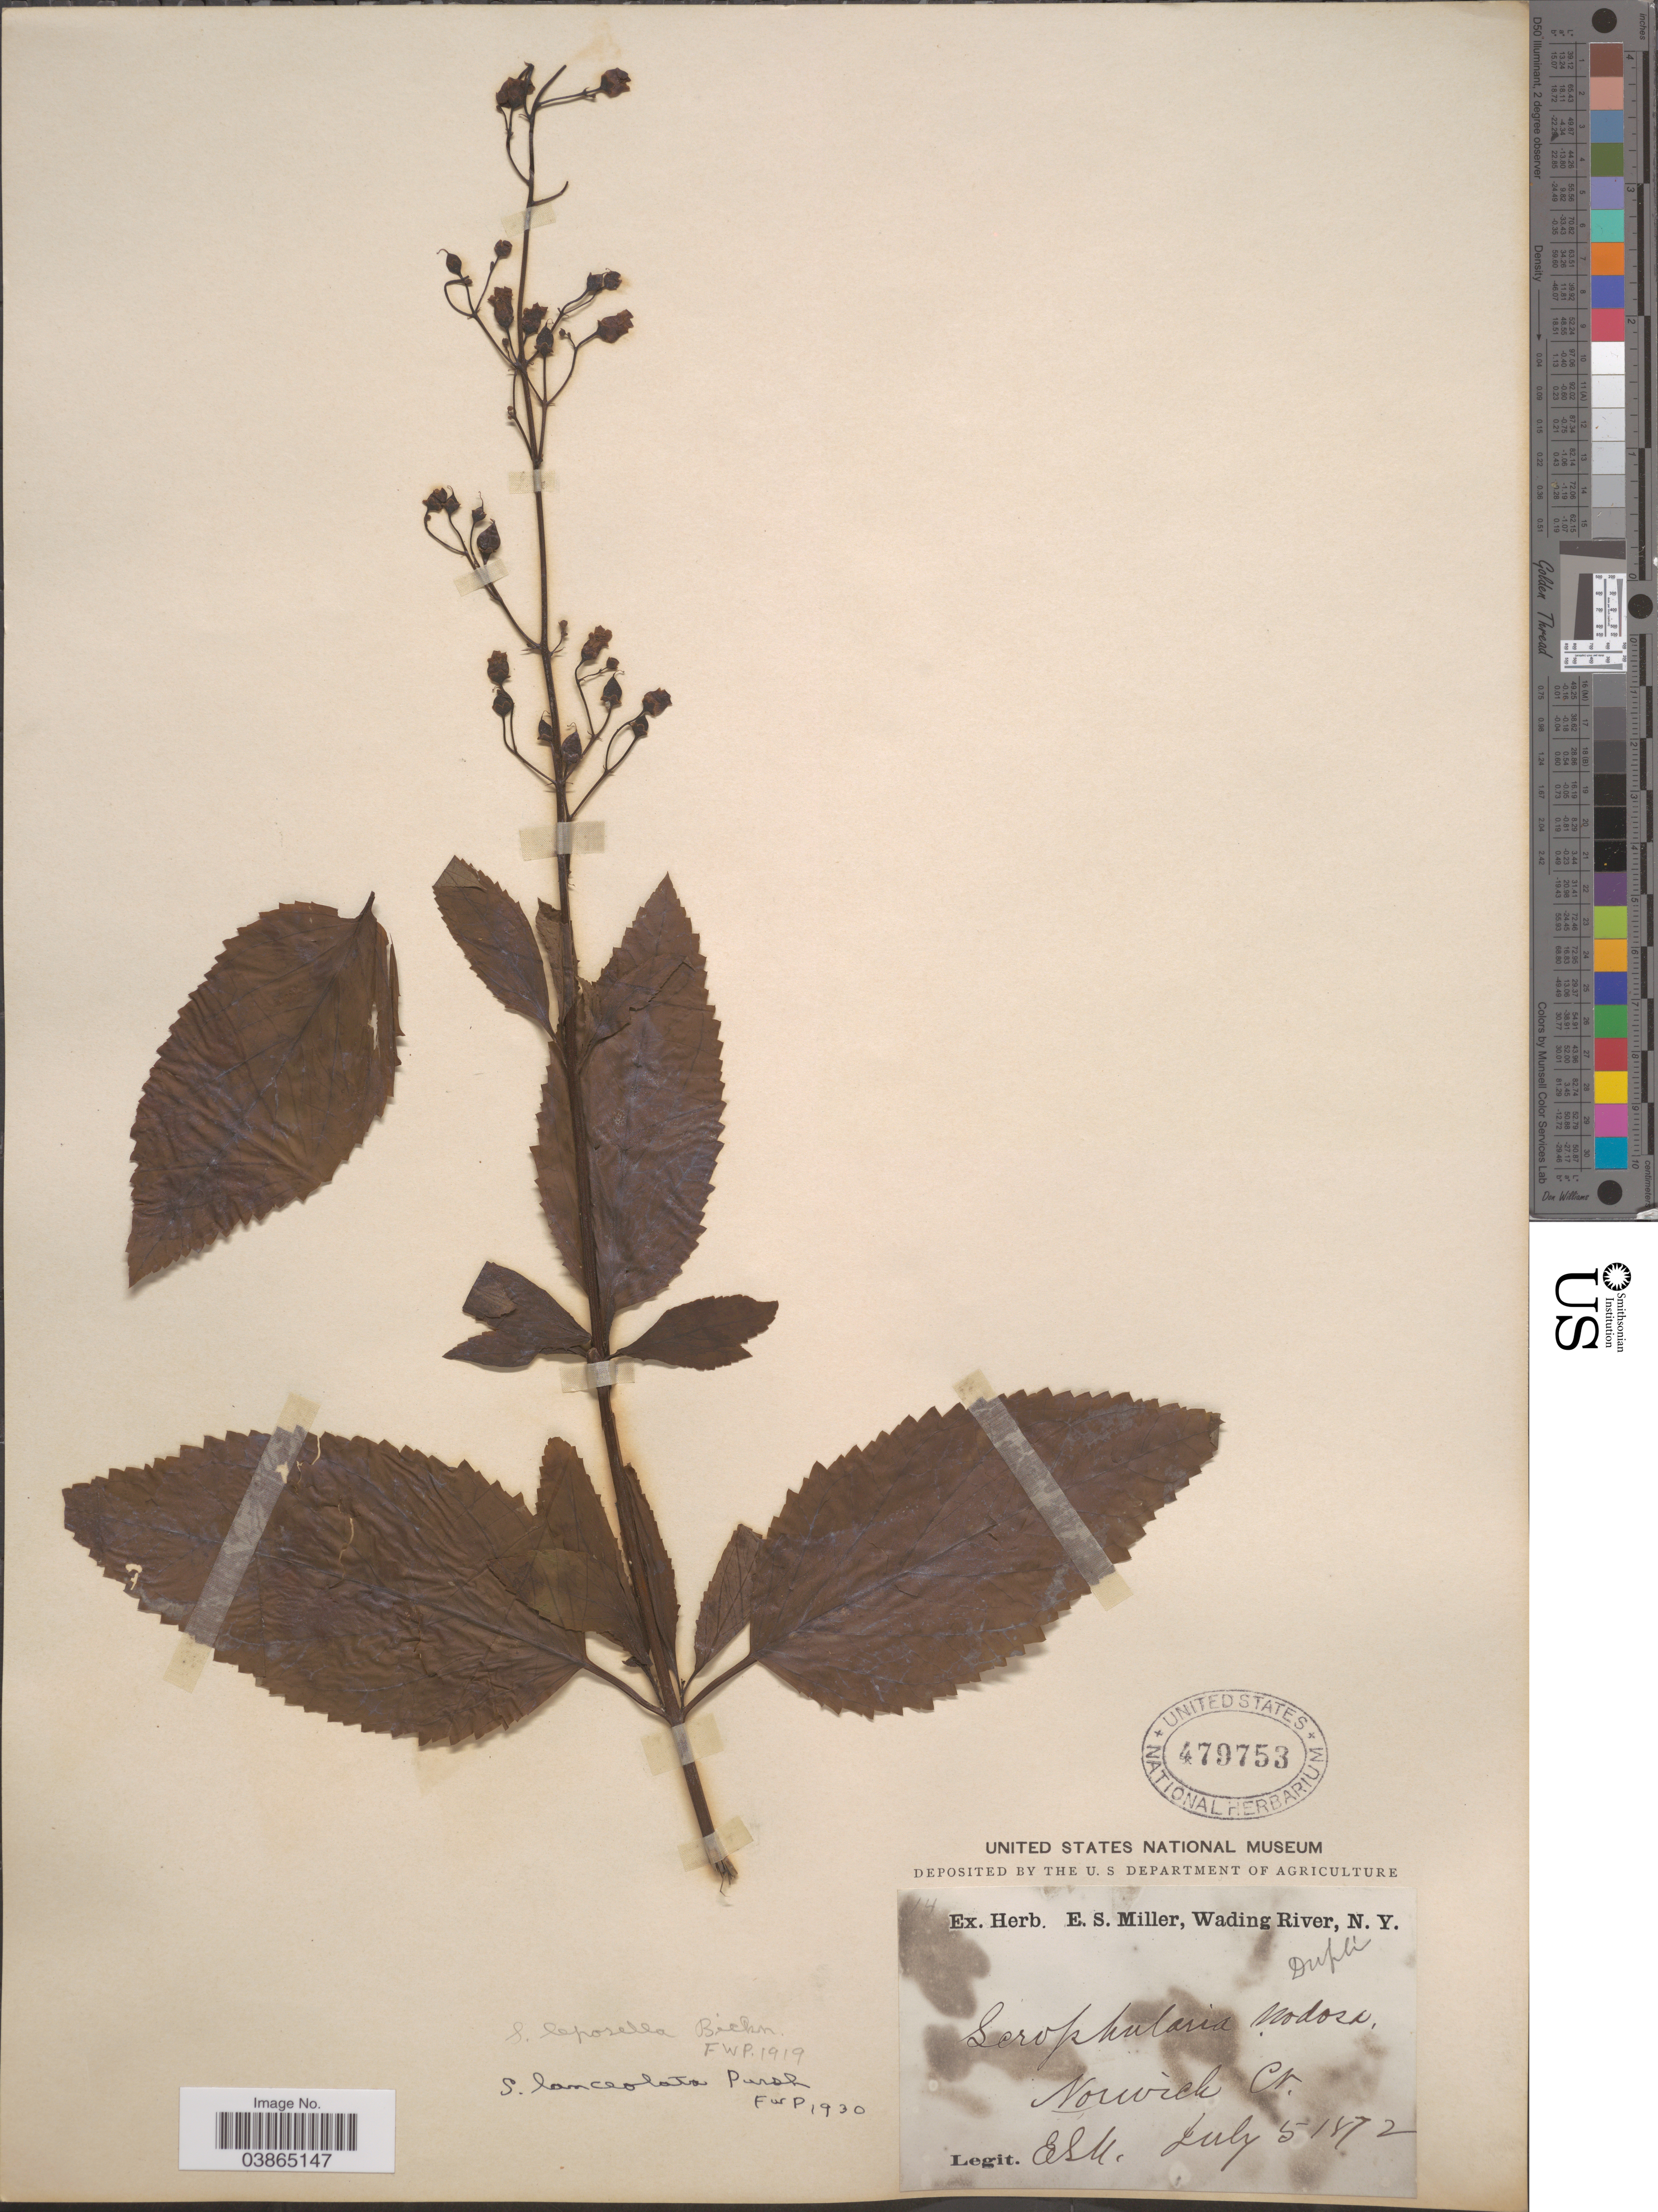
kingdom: Plantae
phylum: Tracheophyta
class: Magnoliopsida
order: Lamiales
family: Scrophulariaceae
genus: Scrophularia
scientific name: Scrophularia lanceolata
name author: Pursh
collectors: E. S. Miller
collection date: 1872-07-05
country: United States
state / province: Connecticut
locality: Norwich.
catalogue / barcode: US 479753